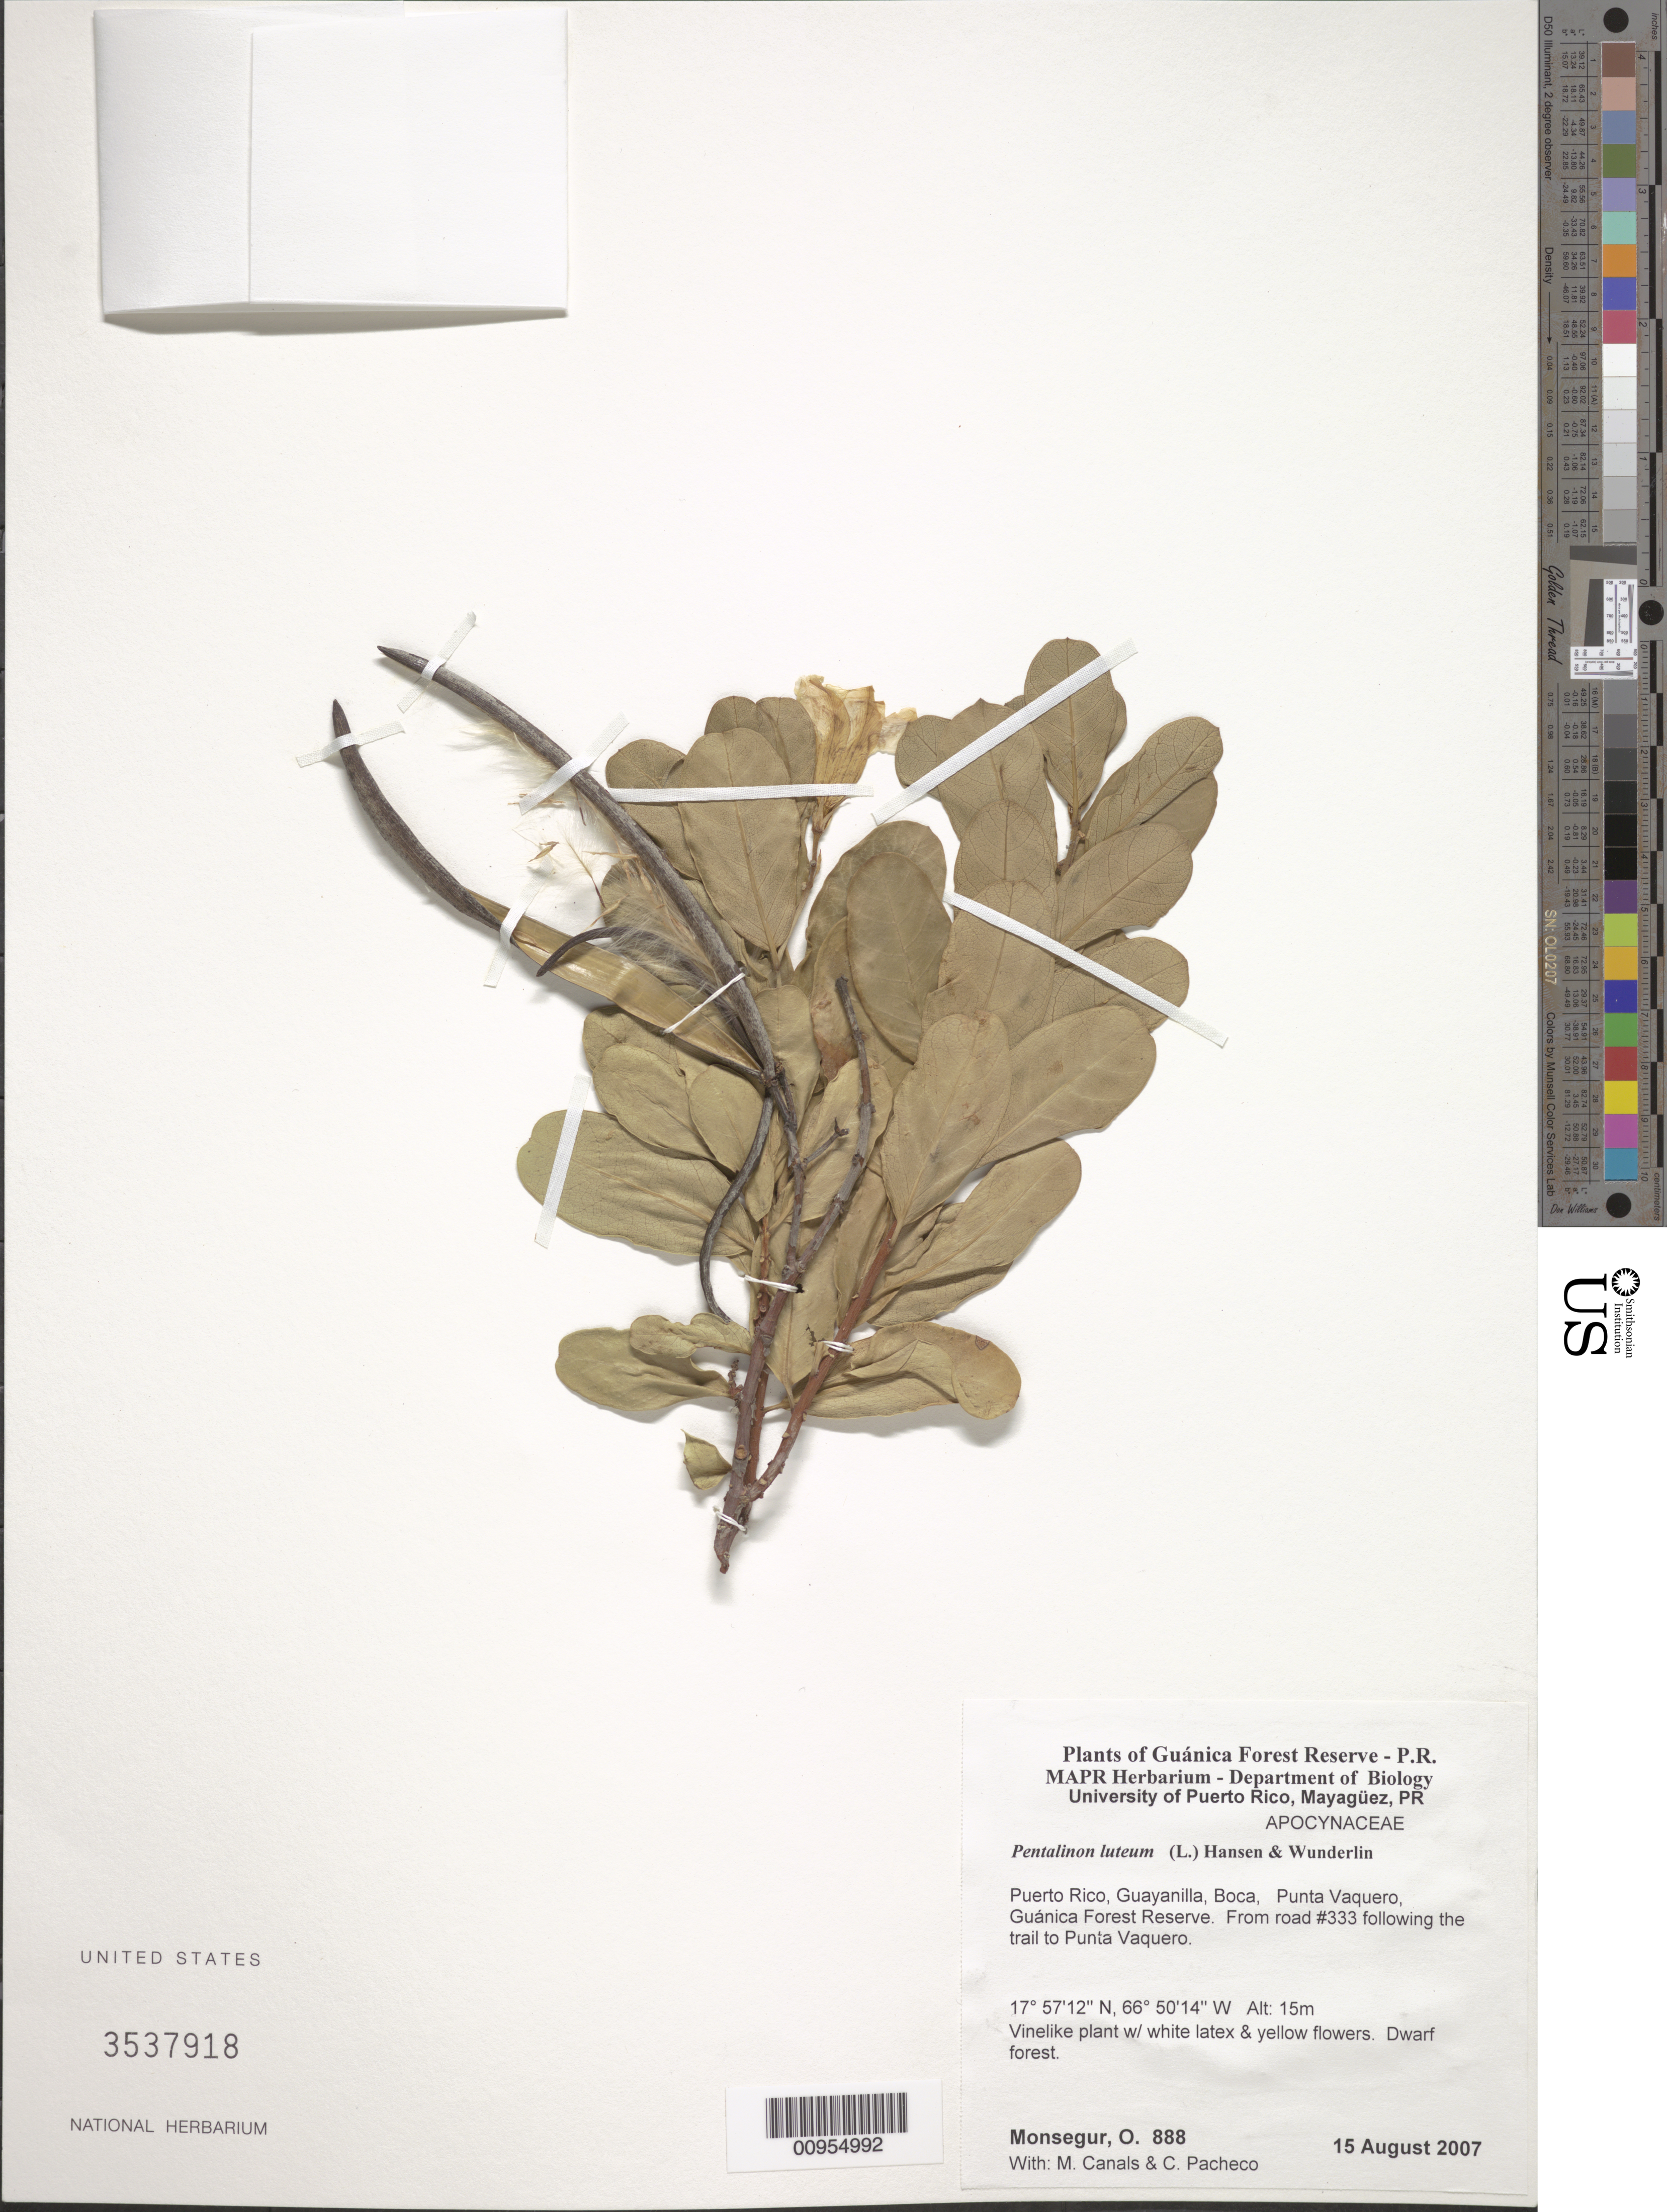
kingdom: Plantae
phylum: Tracheophyta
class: Magnoliopsida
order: Gentianales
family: Apocynaceae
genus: Pentalinon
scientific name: Pentalinon luteum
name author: (L.) B.F. Hansen & Wunderlin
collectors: O. Monsegur, M. Canals & C. Pacheco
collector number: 888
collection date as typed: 15 Aug 2007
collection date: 2007-08-15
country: Puerto Rico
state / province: Guayanilla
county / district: Boca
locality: Guánica Forest Reserve. Punta Vaquero, from road #333 following the trail to Punta Vaquero.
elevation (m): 15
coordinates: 17.57122, 66.50138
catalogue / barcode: US 3537918